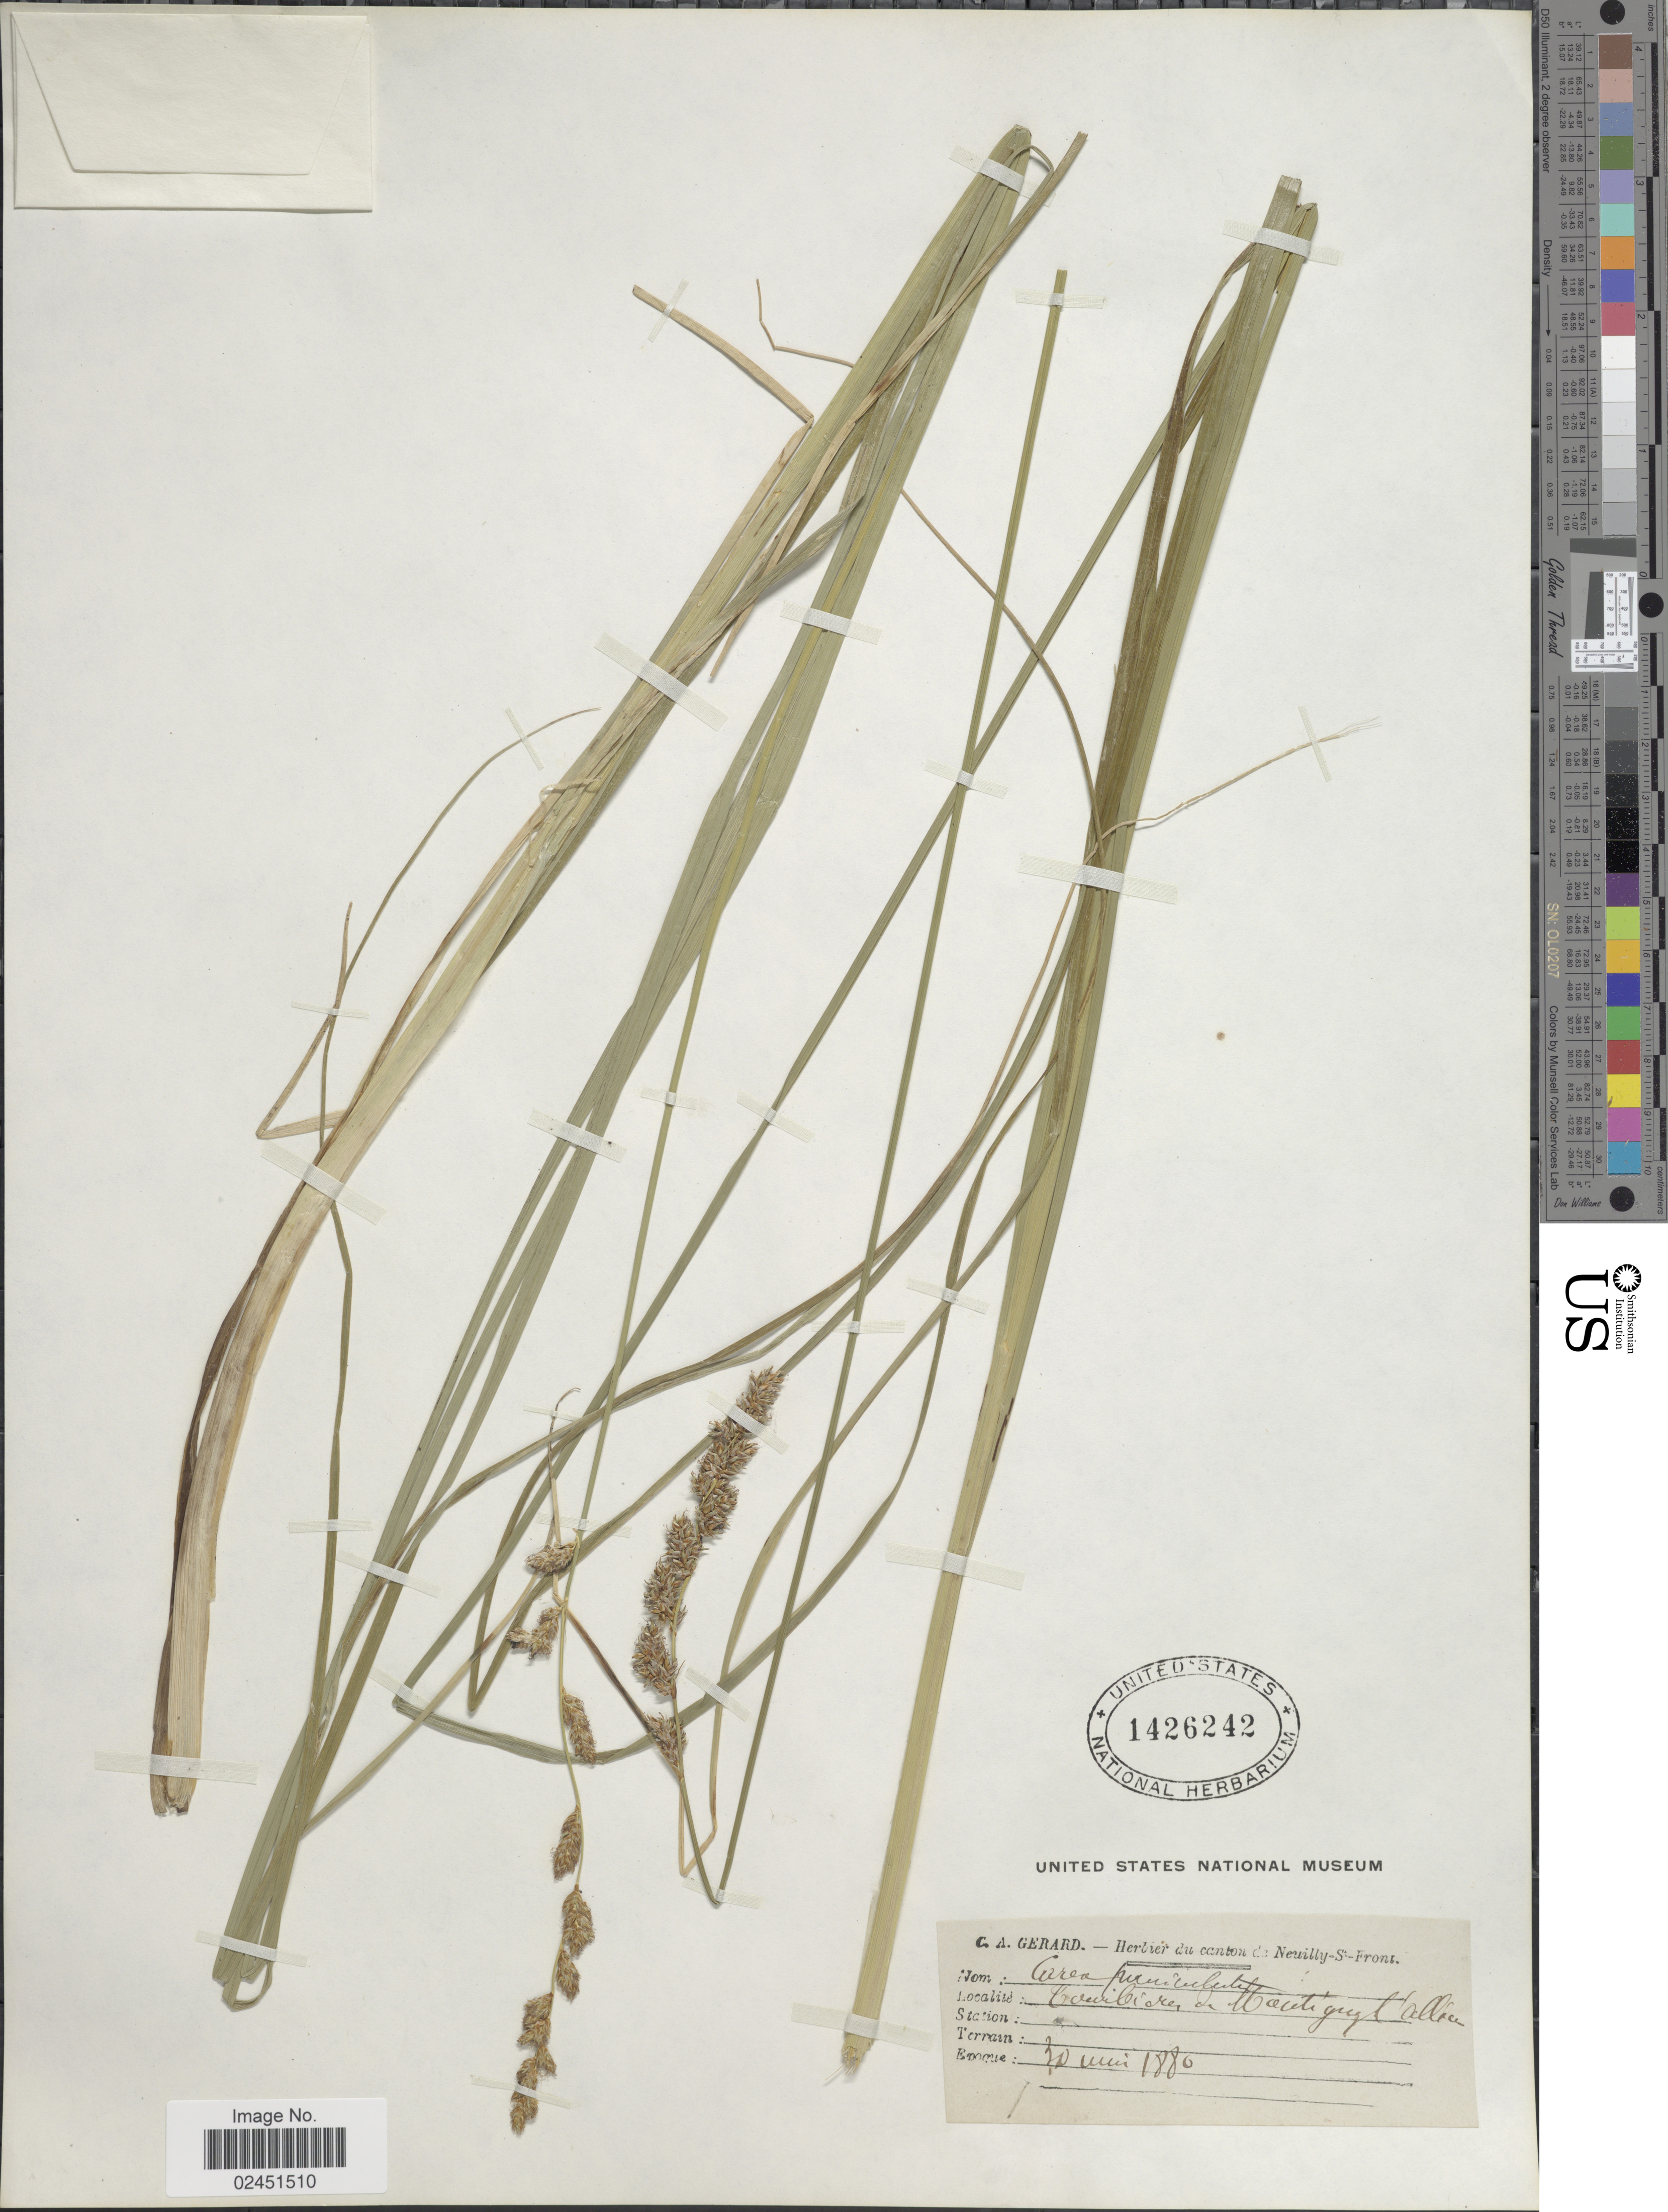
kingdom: Plantae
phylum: Tracheophyta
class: Liliopsida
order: Poales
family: Cyperaceae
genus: Carex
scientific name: Carex paniculata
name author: L.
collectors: C. Gerard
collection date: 1880-05-30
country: France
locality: Couribieres de Montigreg l'Allium [interpreted]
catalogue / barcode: US 1426242